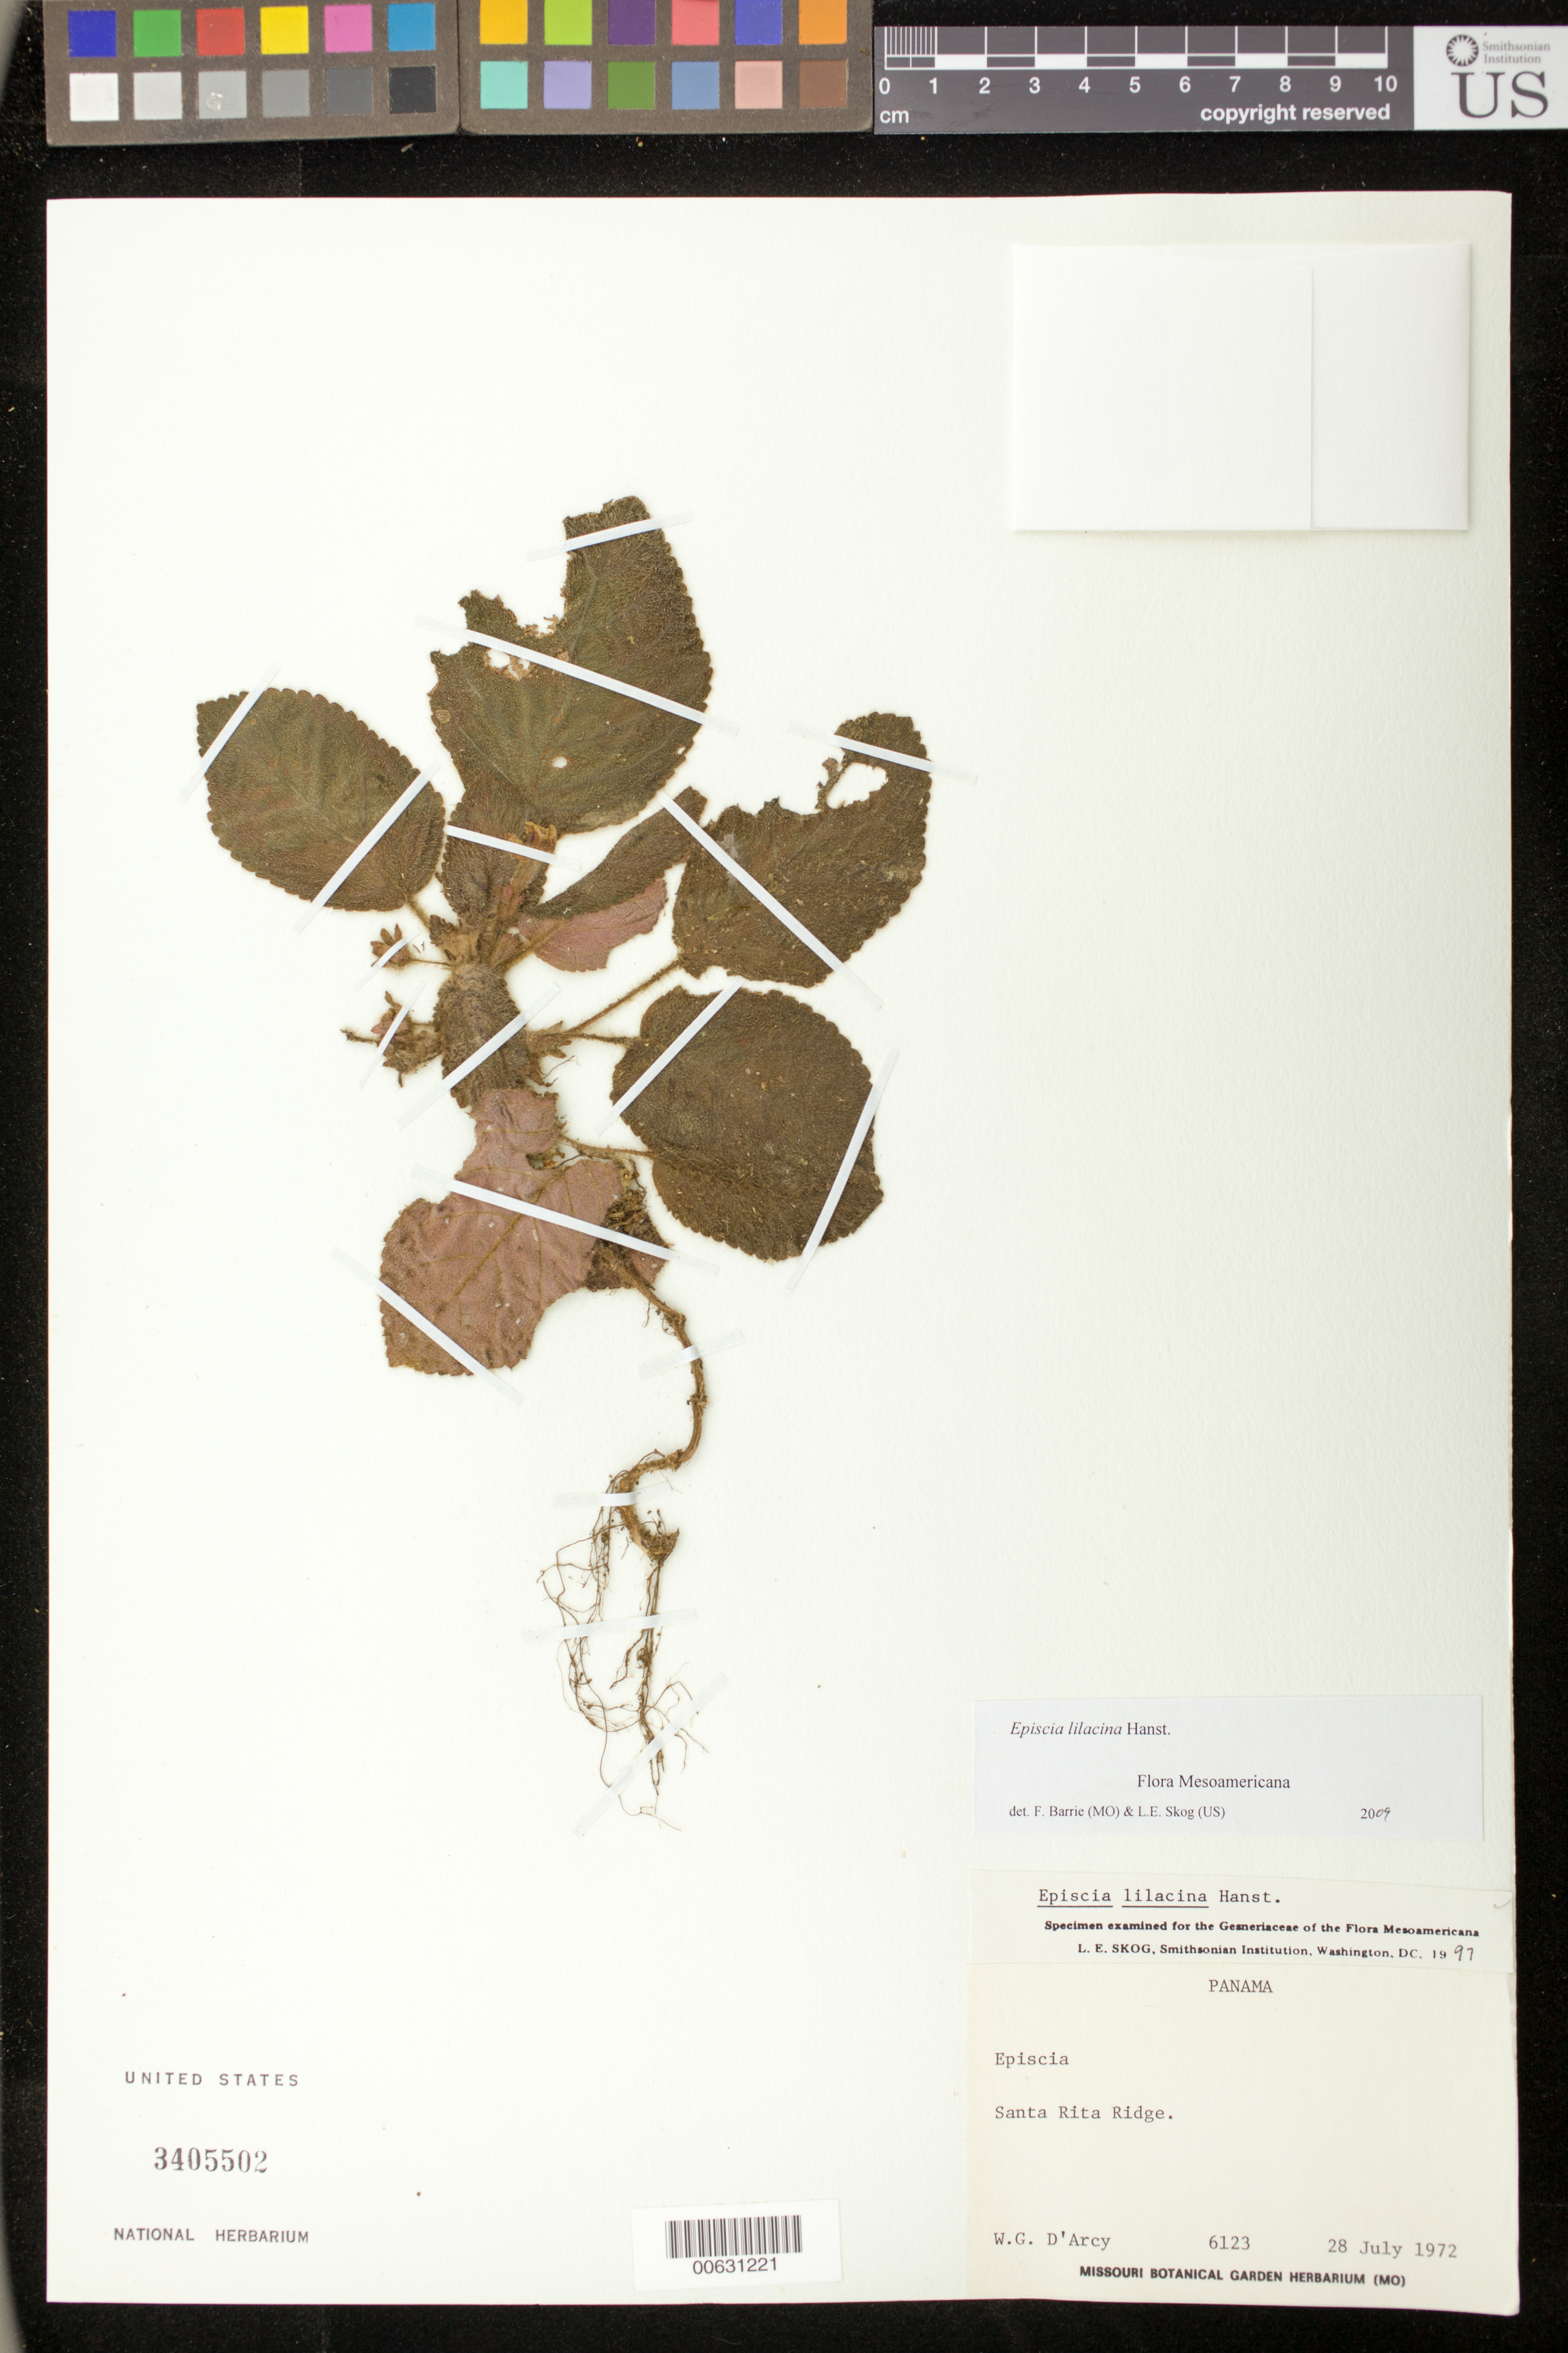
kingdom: Plantae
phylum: Tracheophyta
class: Magnoliopsida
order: Lamiales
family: Gesneriaceae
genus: Episcia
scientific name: Episcia lilacina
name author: Hanst.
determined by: Skog, Laurence E.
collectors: W. G. D'Arcy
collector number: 6123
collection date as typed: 28 Jul 1972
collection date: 1972-07-28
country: Panama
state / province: Colón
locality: Santa Rita Ridge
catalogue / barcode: US 3405502